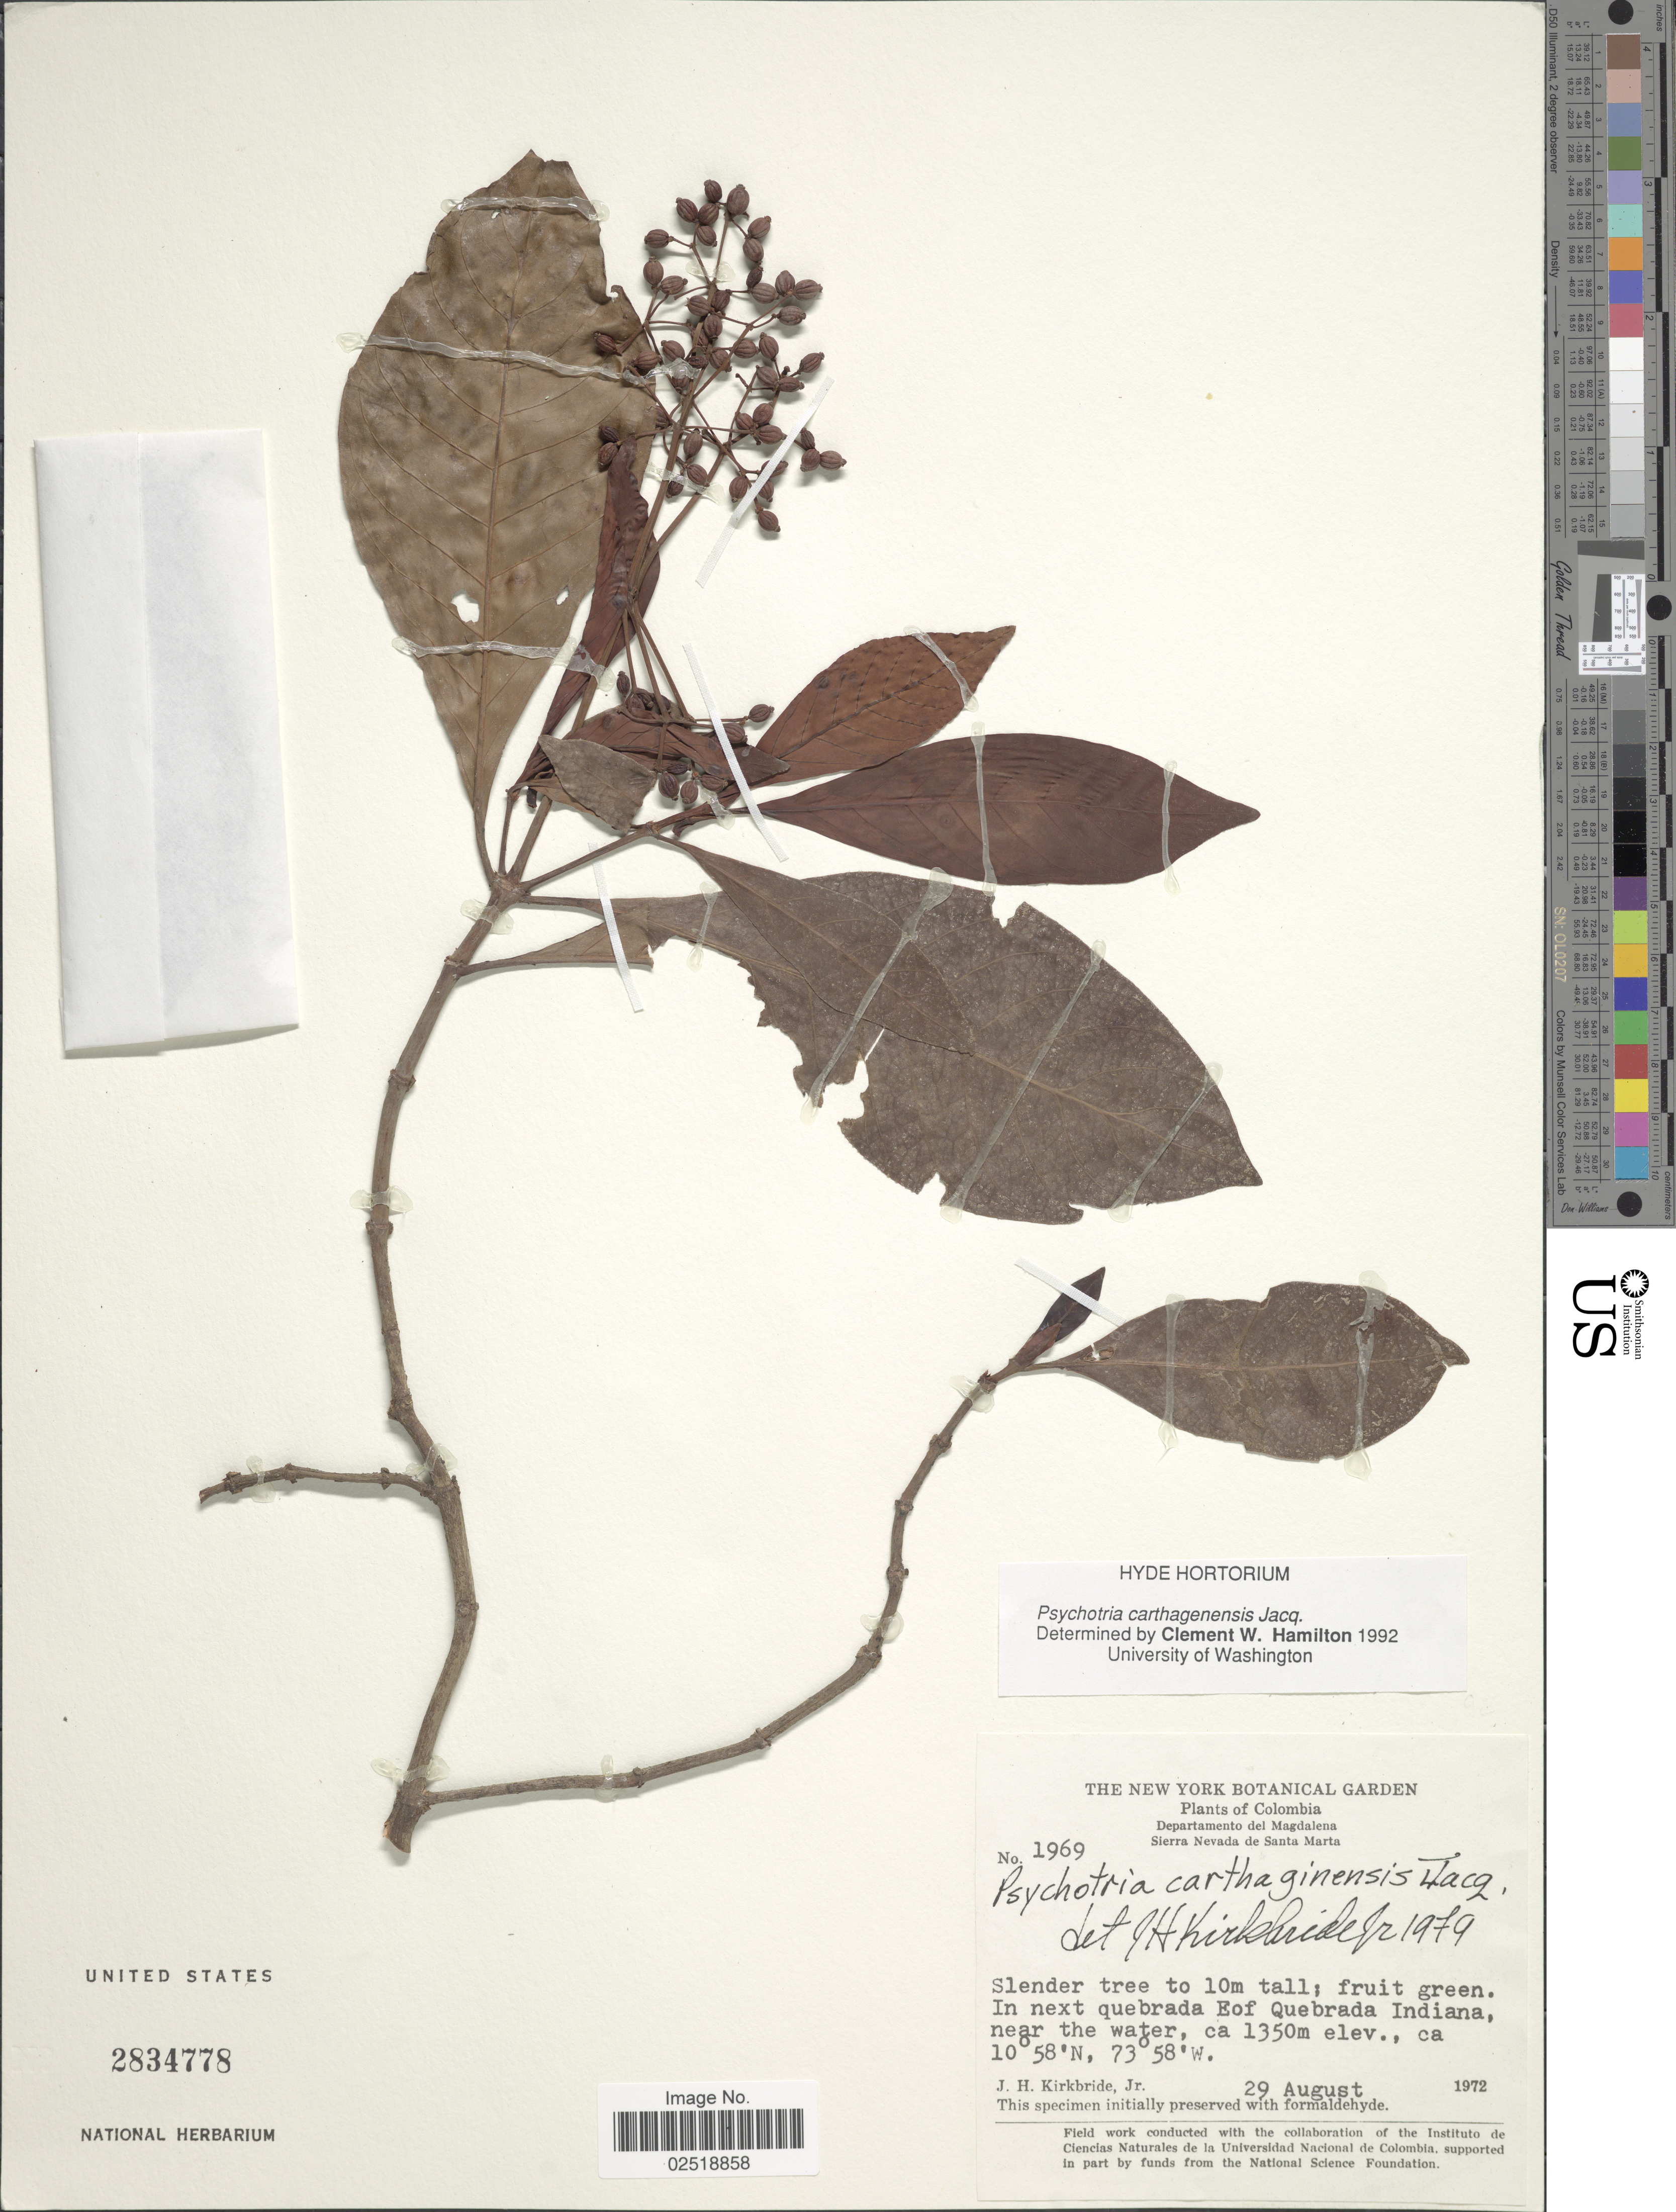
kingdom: Plantae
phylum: Tracheophyta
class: Magnoliopsida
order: Gentianales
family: Rubiaceae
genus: Psychotria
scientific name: Psychotria carthagenensis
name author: Jacq.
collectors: J. H. Kirkbride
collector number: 1969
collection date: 1972-08-29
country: Colombia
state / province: Magdalena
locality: Departamento del Magdalena, Sierra Nevada de Santa Marta, In next quebrada E of Quebrada Indiana, near the water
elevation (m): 1350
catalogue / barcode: US 2834778